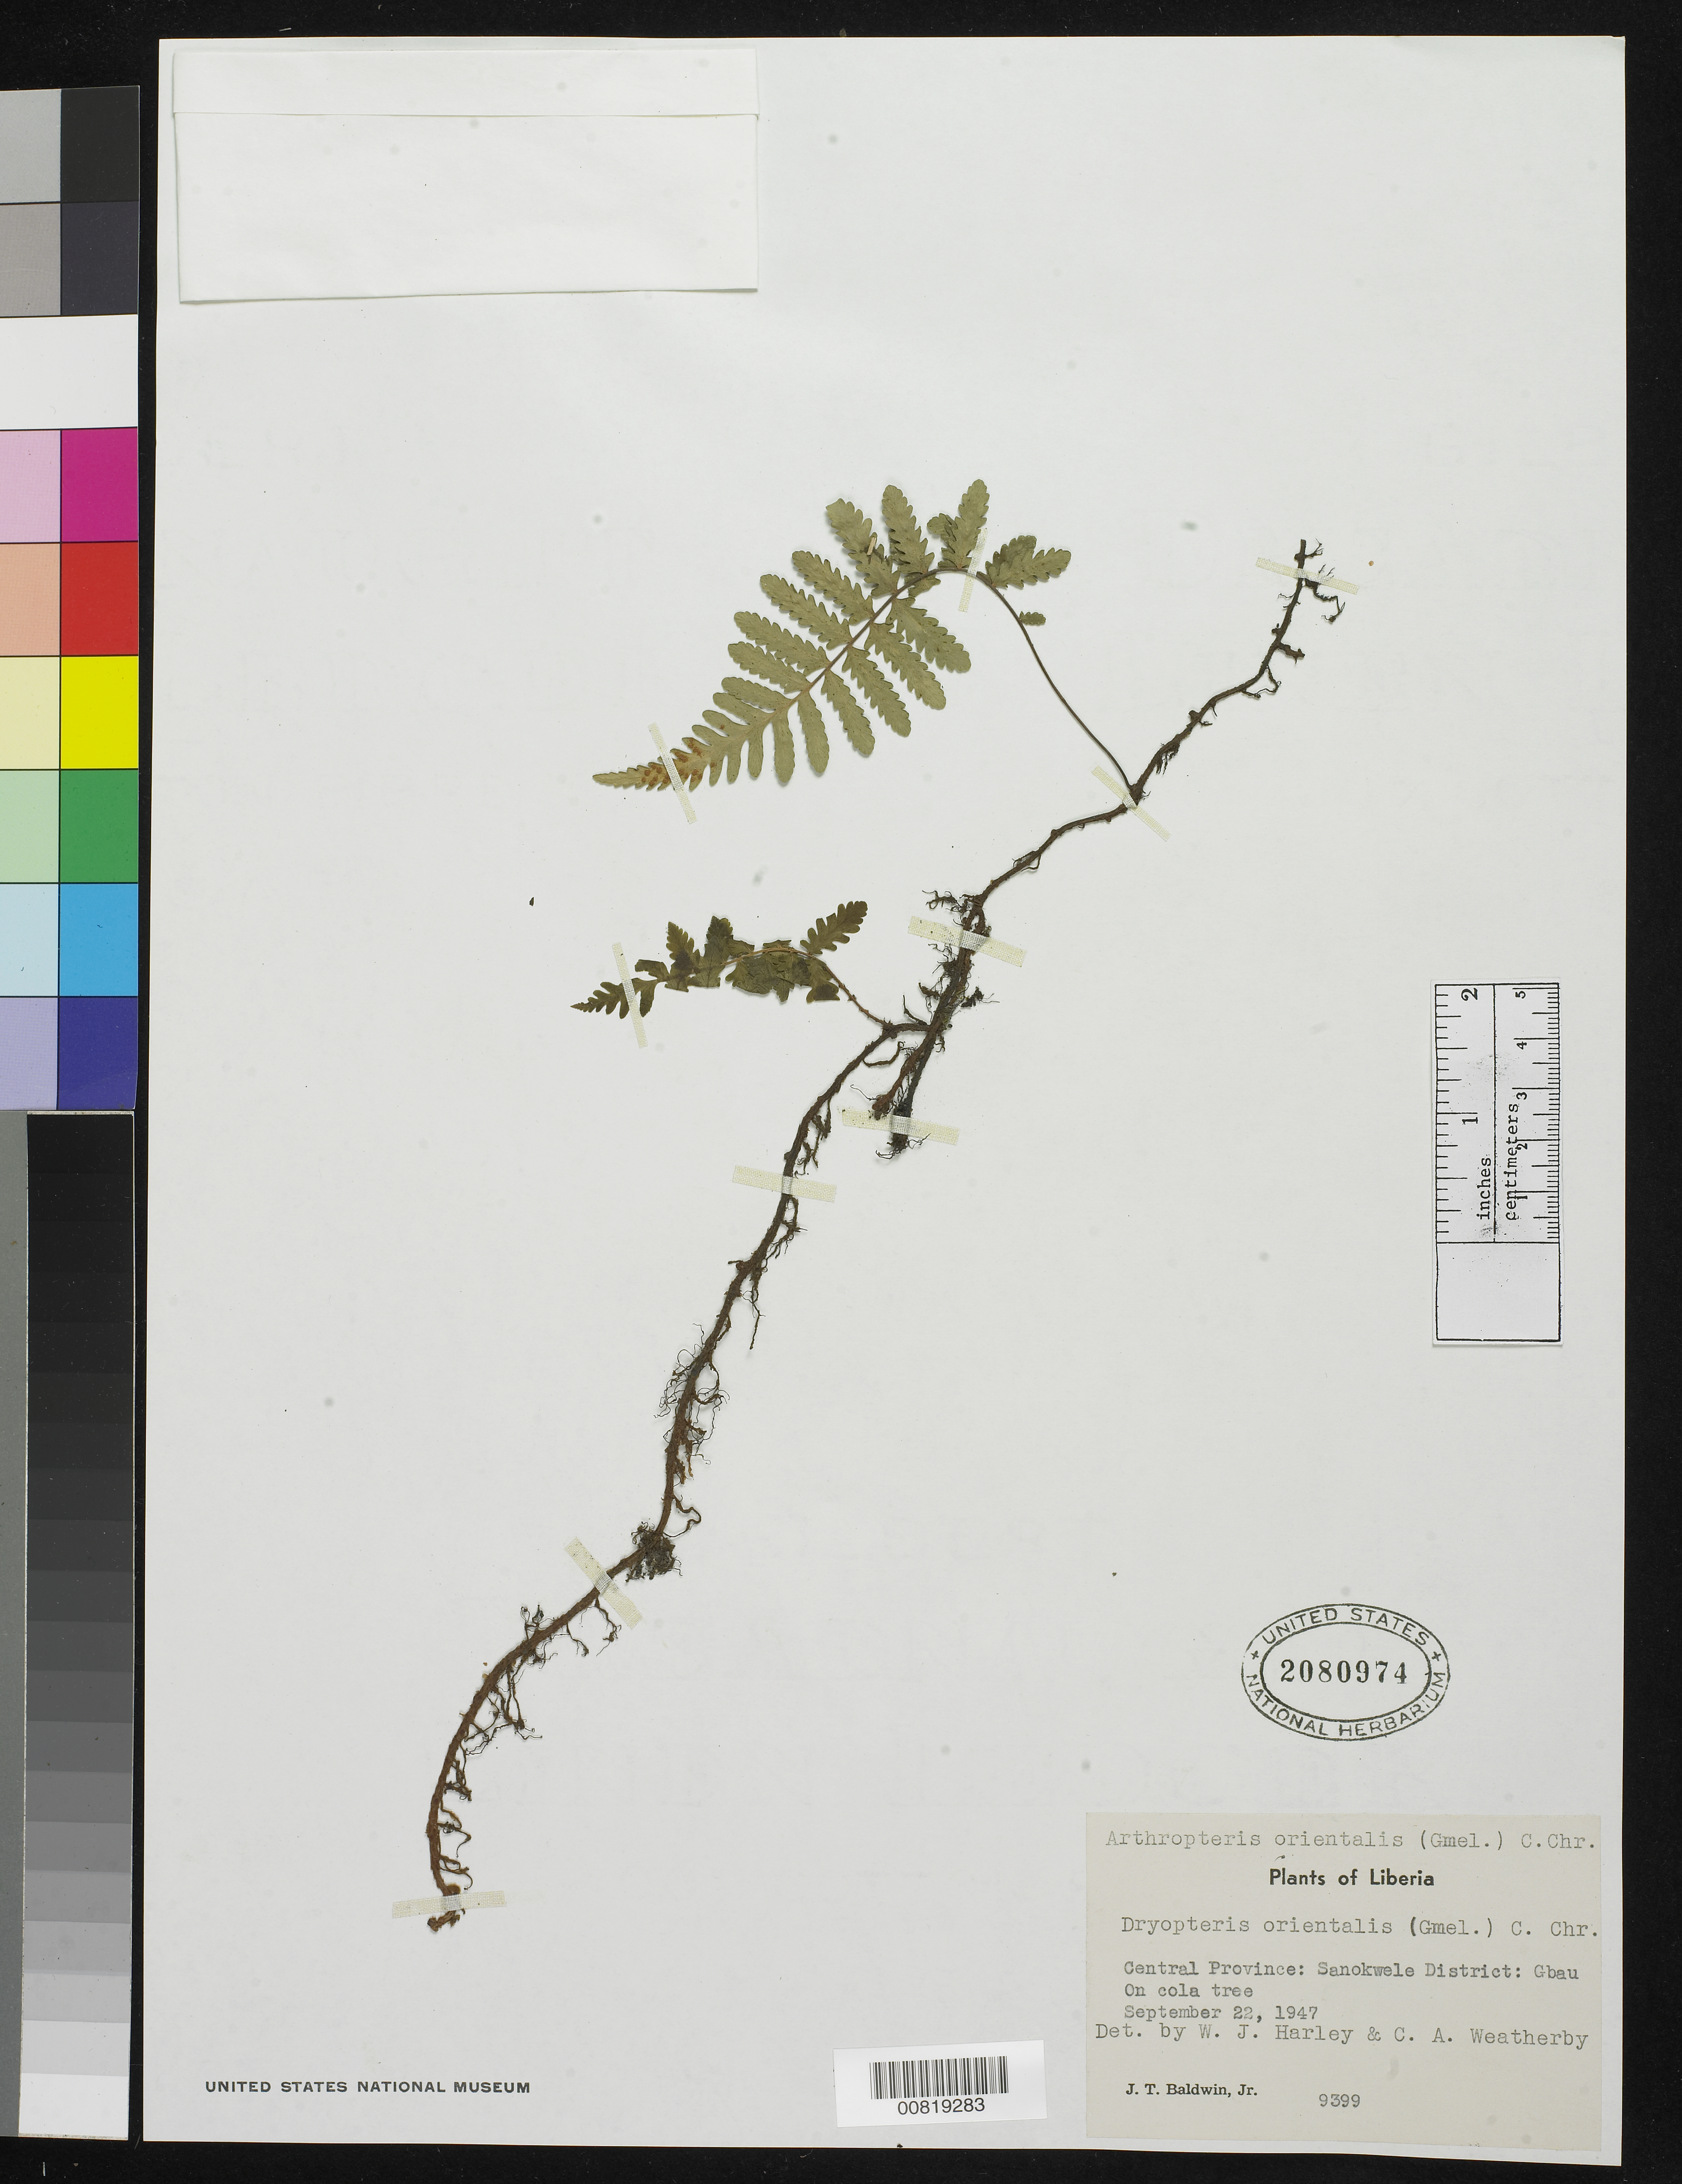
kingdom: Plantae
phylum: Tracheophyta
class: Polypodiopsida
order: Polypodiales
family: Tectariaceae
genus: Arthropteris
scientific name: Arthropteris orientalis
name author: (J.F. Gmel.) Posth.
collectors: J. T. Baldwin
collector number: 9399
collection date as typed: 22 Sep 1947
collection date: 1947-09-22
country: Liberia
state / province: Nimba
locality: Central Province: Sanokwele District, Gbau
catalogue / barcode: US 2080974